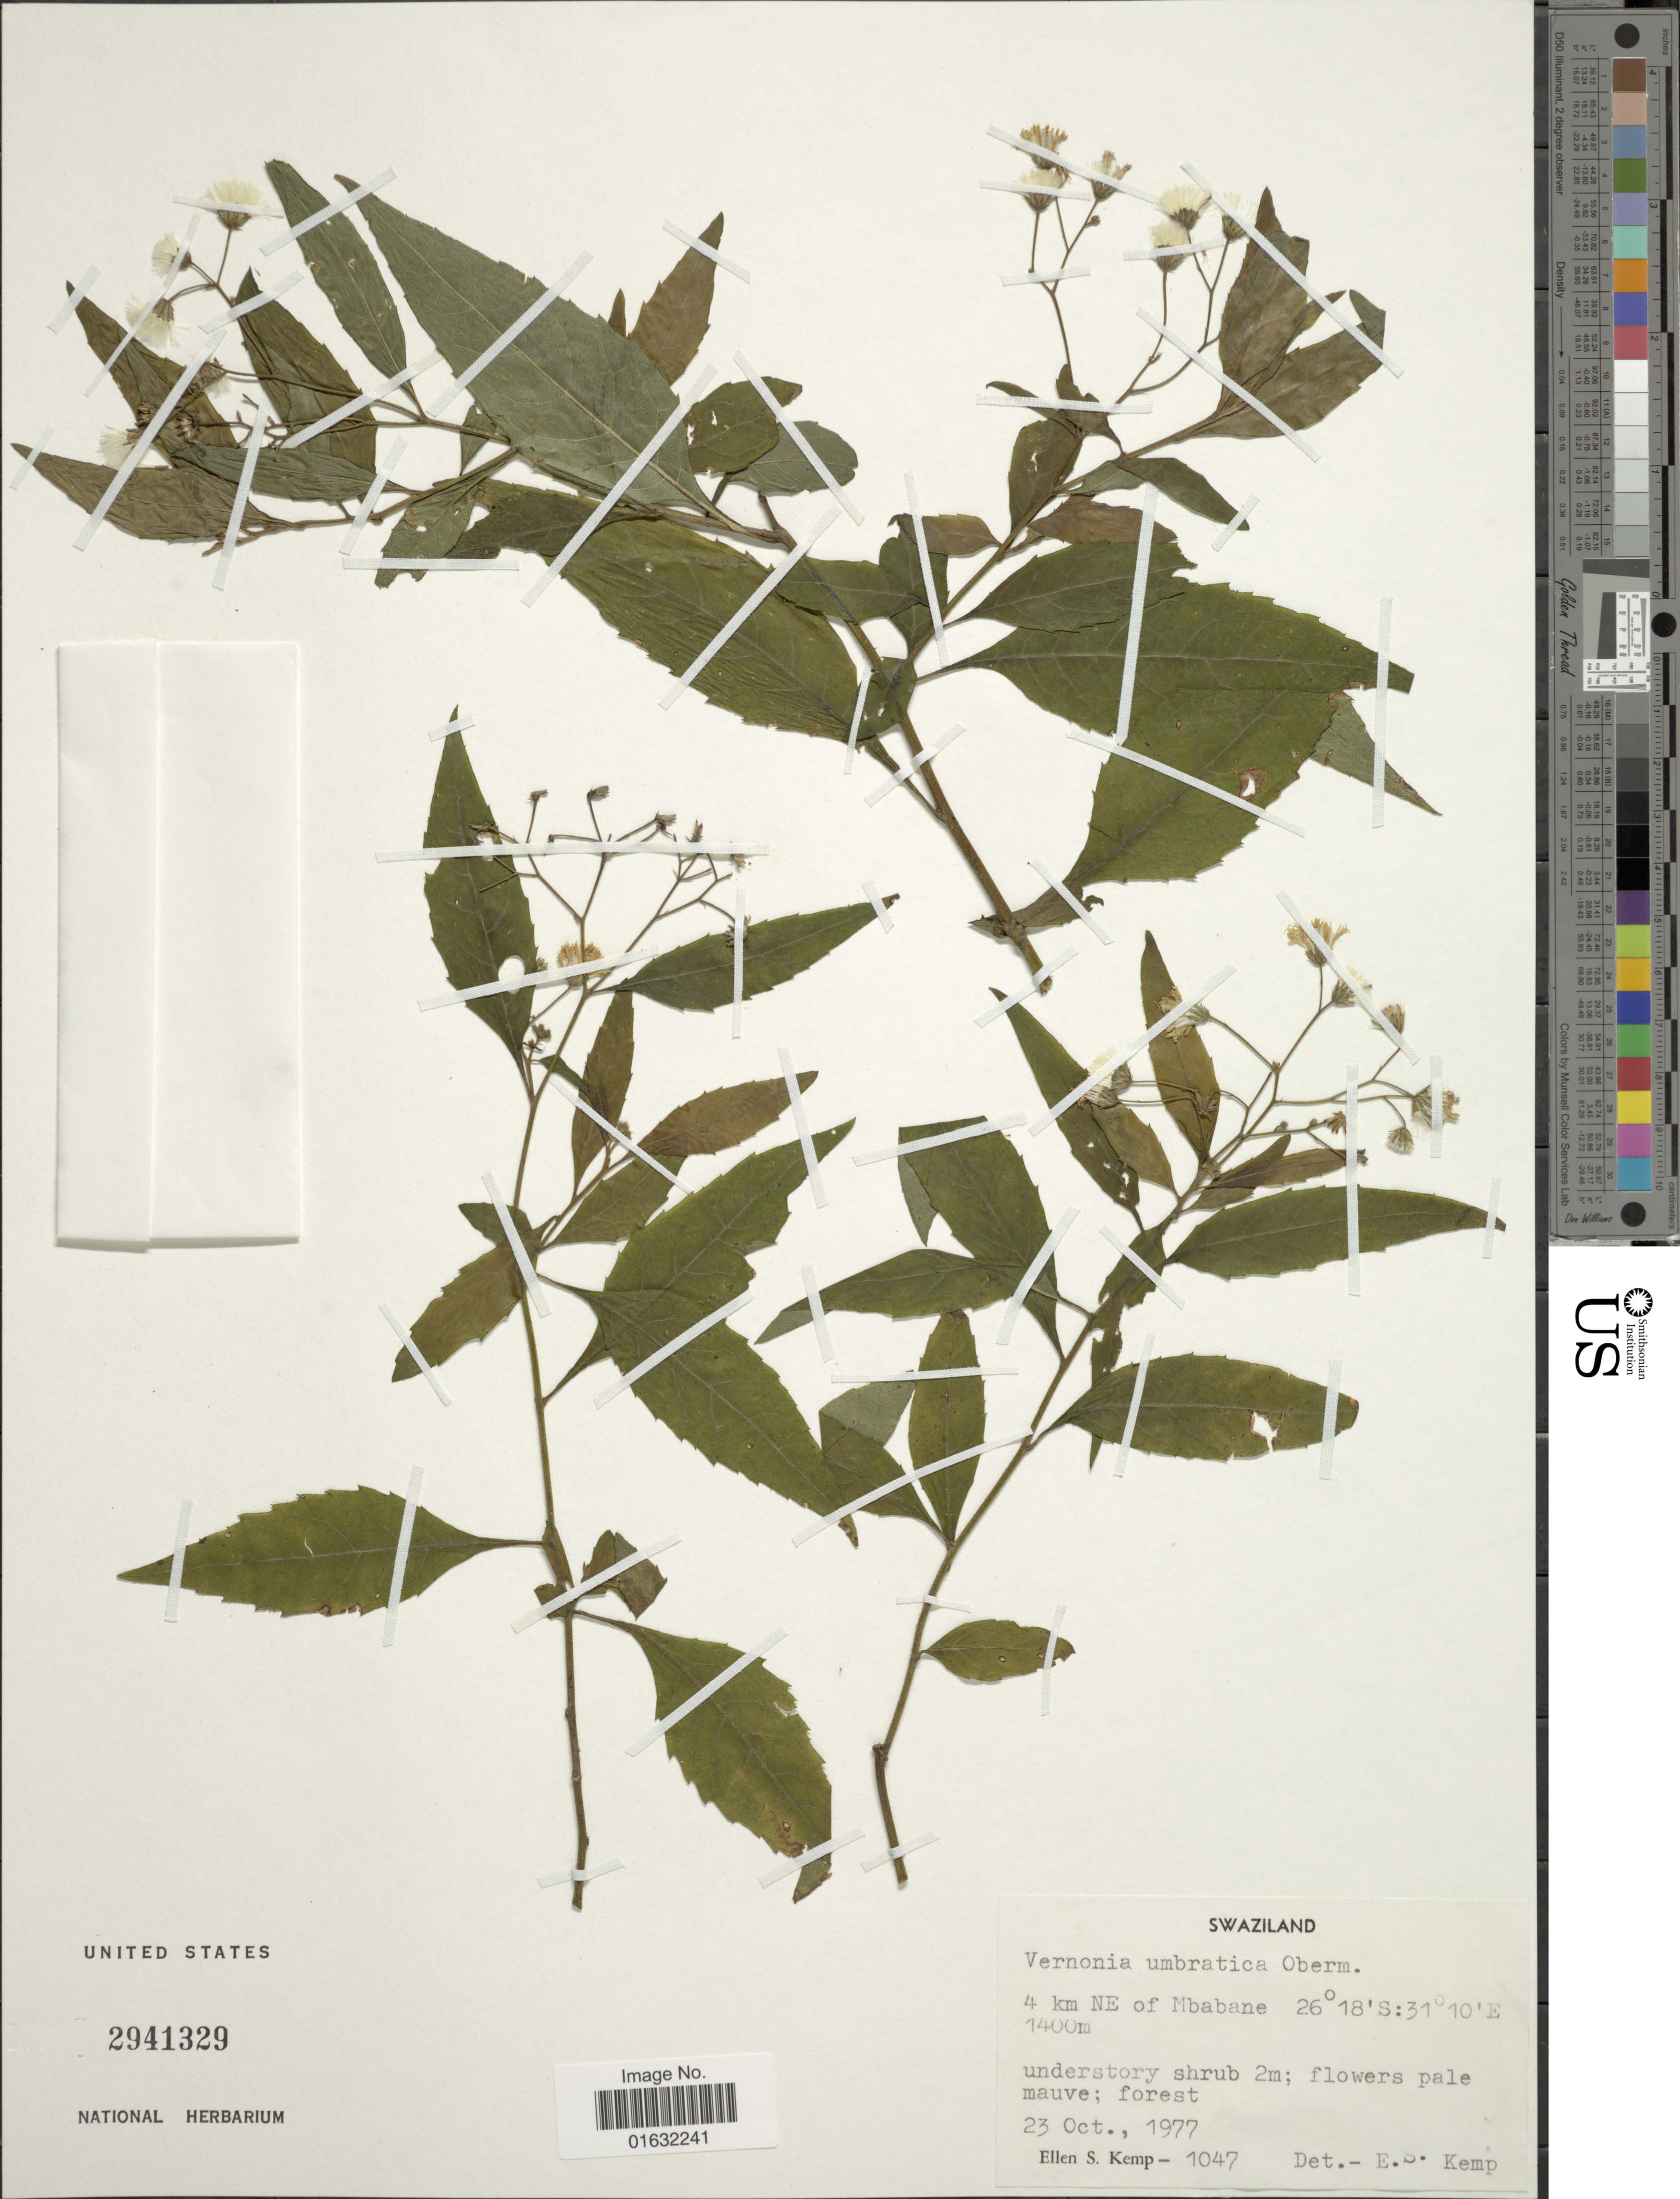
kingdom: Plantae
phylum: Tracheophyta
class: Magnoliopsida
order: Asterales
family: Asteraceae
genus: Cyanthillium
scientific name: Cyanthillium wollastonii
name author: (S. Moore) H. Rob.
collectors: E. S. Kemp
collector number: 1047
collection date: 1977-10-23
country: Eswatini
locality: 4 km NE of Mbabane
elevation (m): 1400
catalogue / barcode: US 2941329